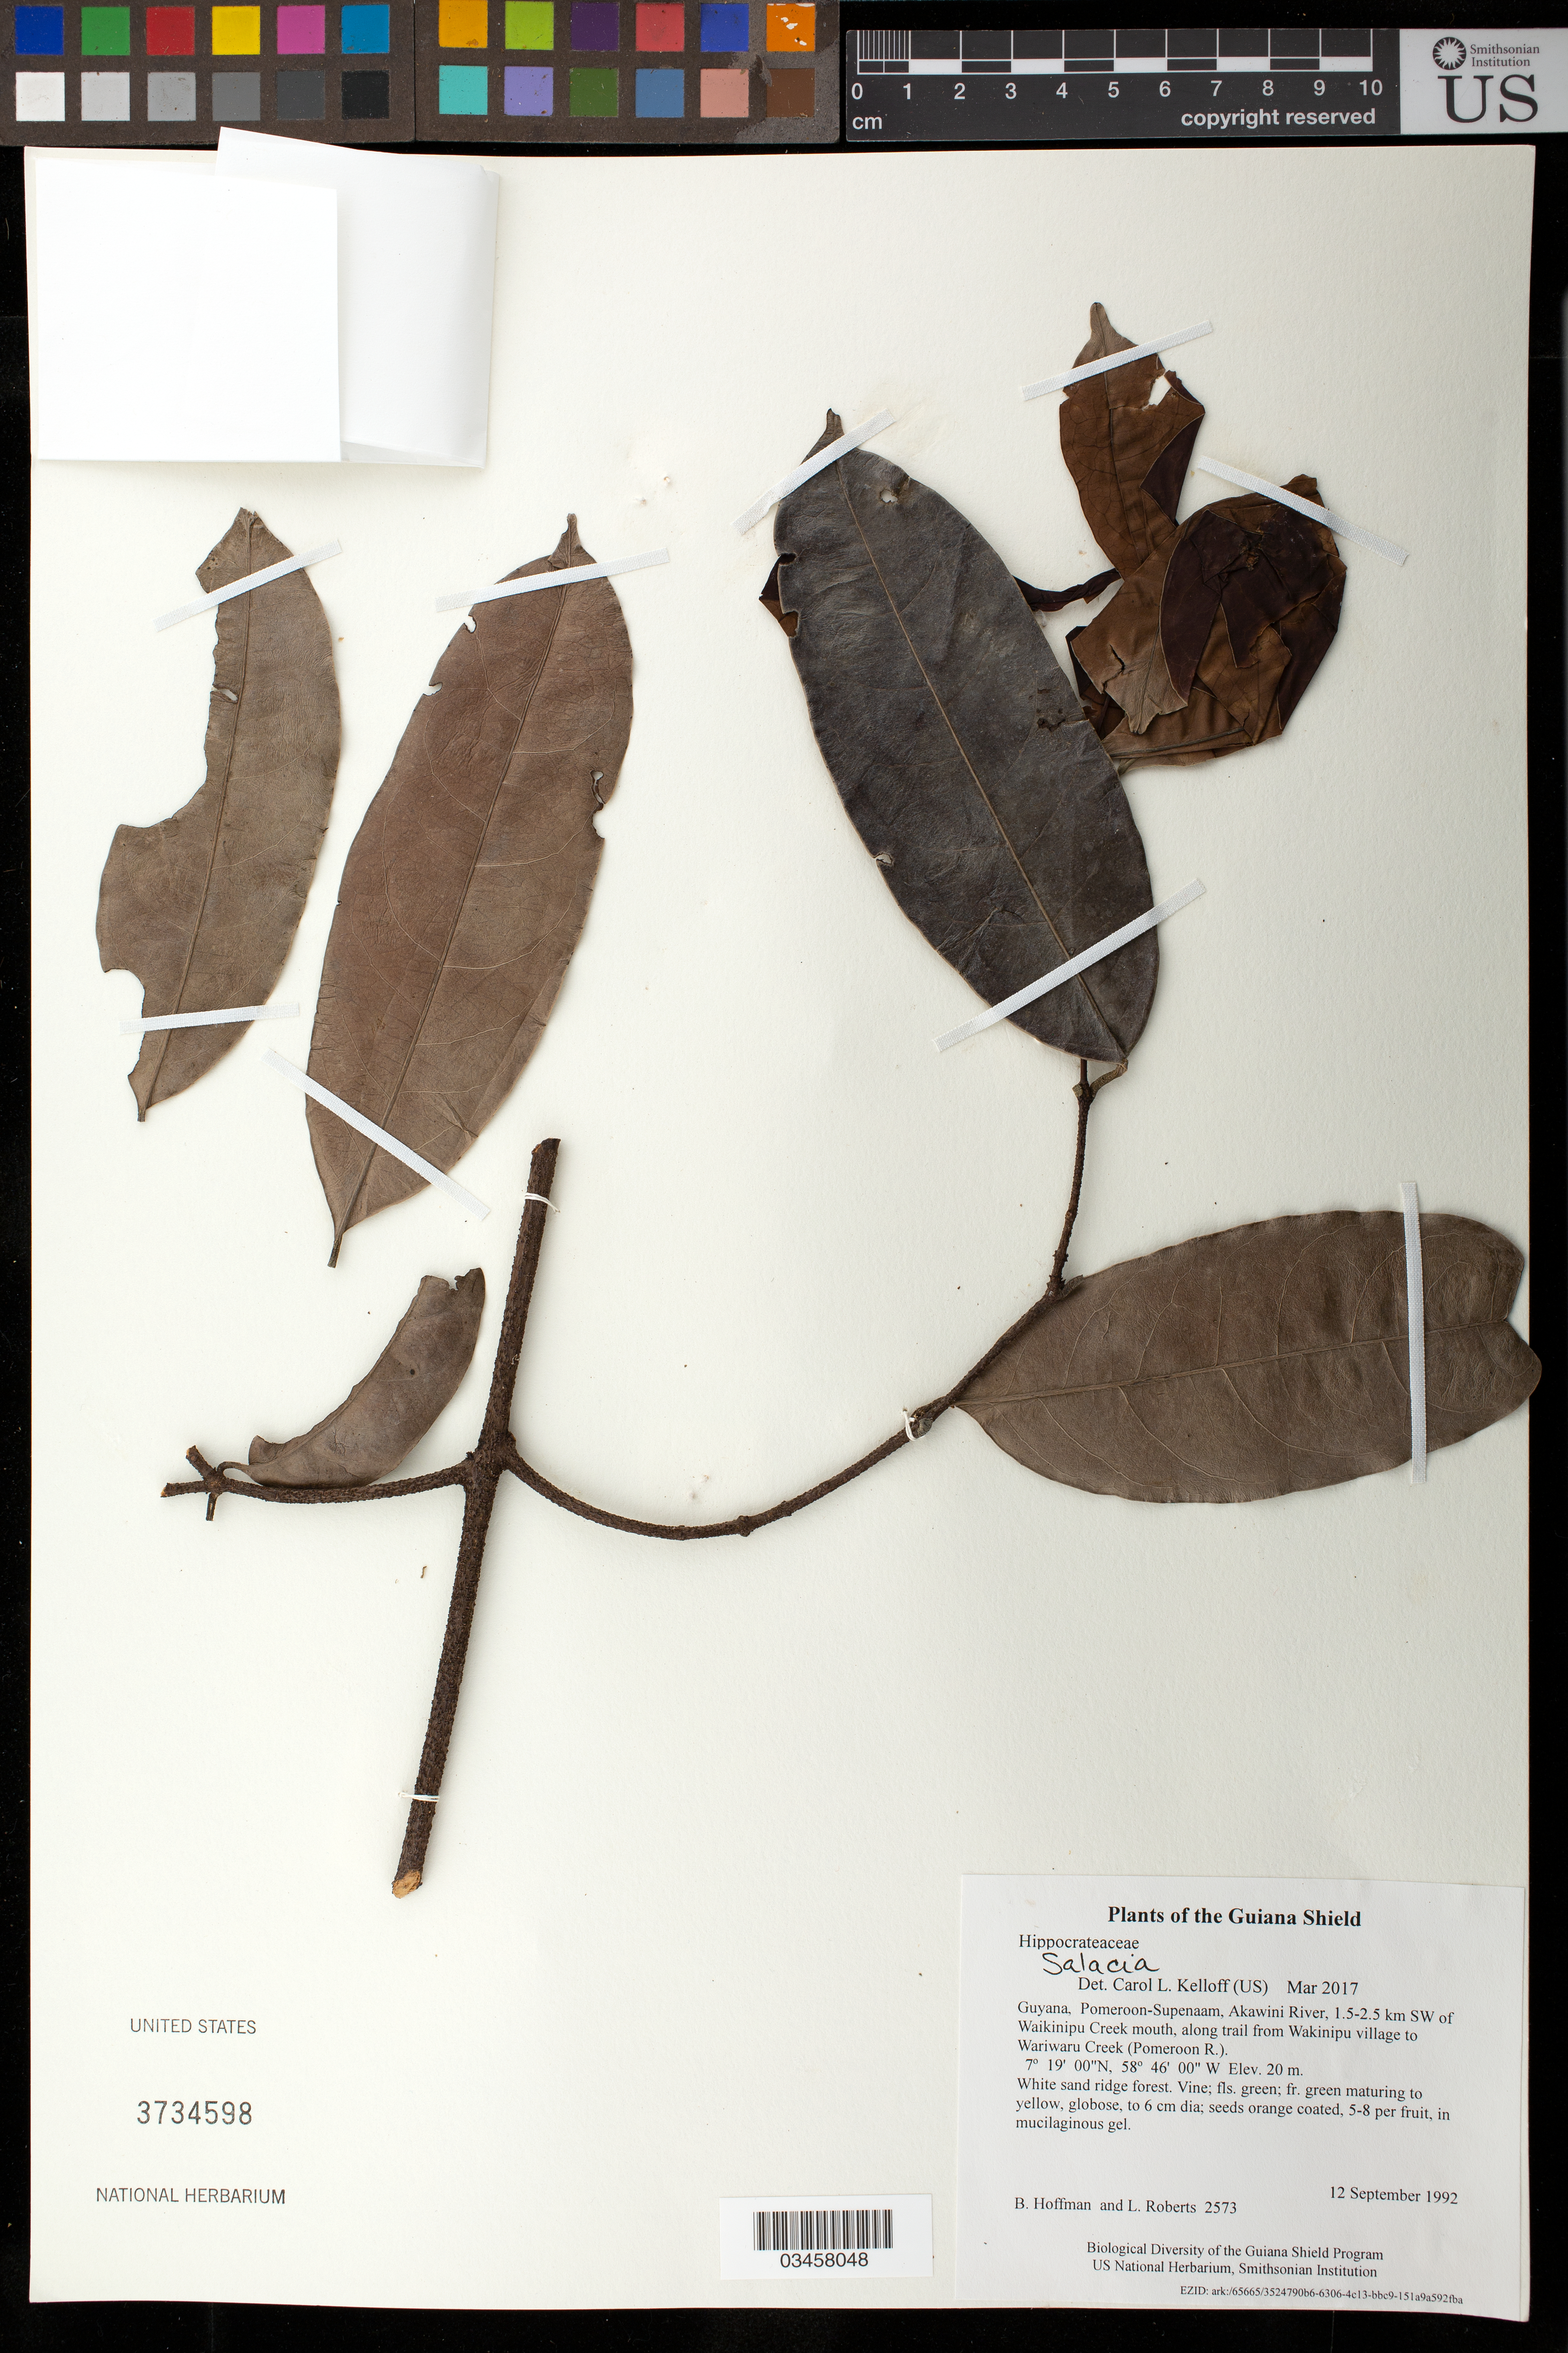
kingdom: Plantae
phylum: Tracheophyta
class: Magnoliopsida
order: Celastrales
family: Celastraceae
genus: Salacia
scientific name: Salacia sp.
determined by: Kelloff, Carol L., (US), Smithsonian Institution - National Museum of Natural History (UNITED STATES)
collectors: B. Hoffman & L. Roberts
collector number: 2573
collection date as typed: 12 September 1992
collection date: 1992-09-12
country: Guyana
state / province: Pomeroon-Supenaam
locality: Akawini River, 1.5-2.5 km SW of Waikinipu Creek mouth, along trail from Wakinipu village to Wariwaru Creek (Pomeroon R.)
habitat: White sand ridge forest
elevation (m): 20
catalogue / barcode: US 3734598